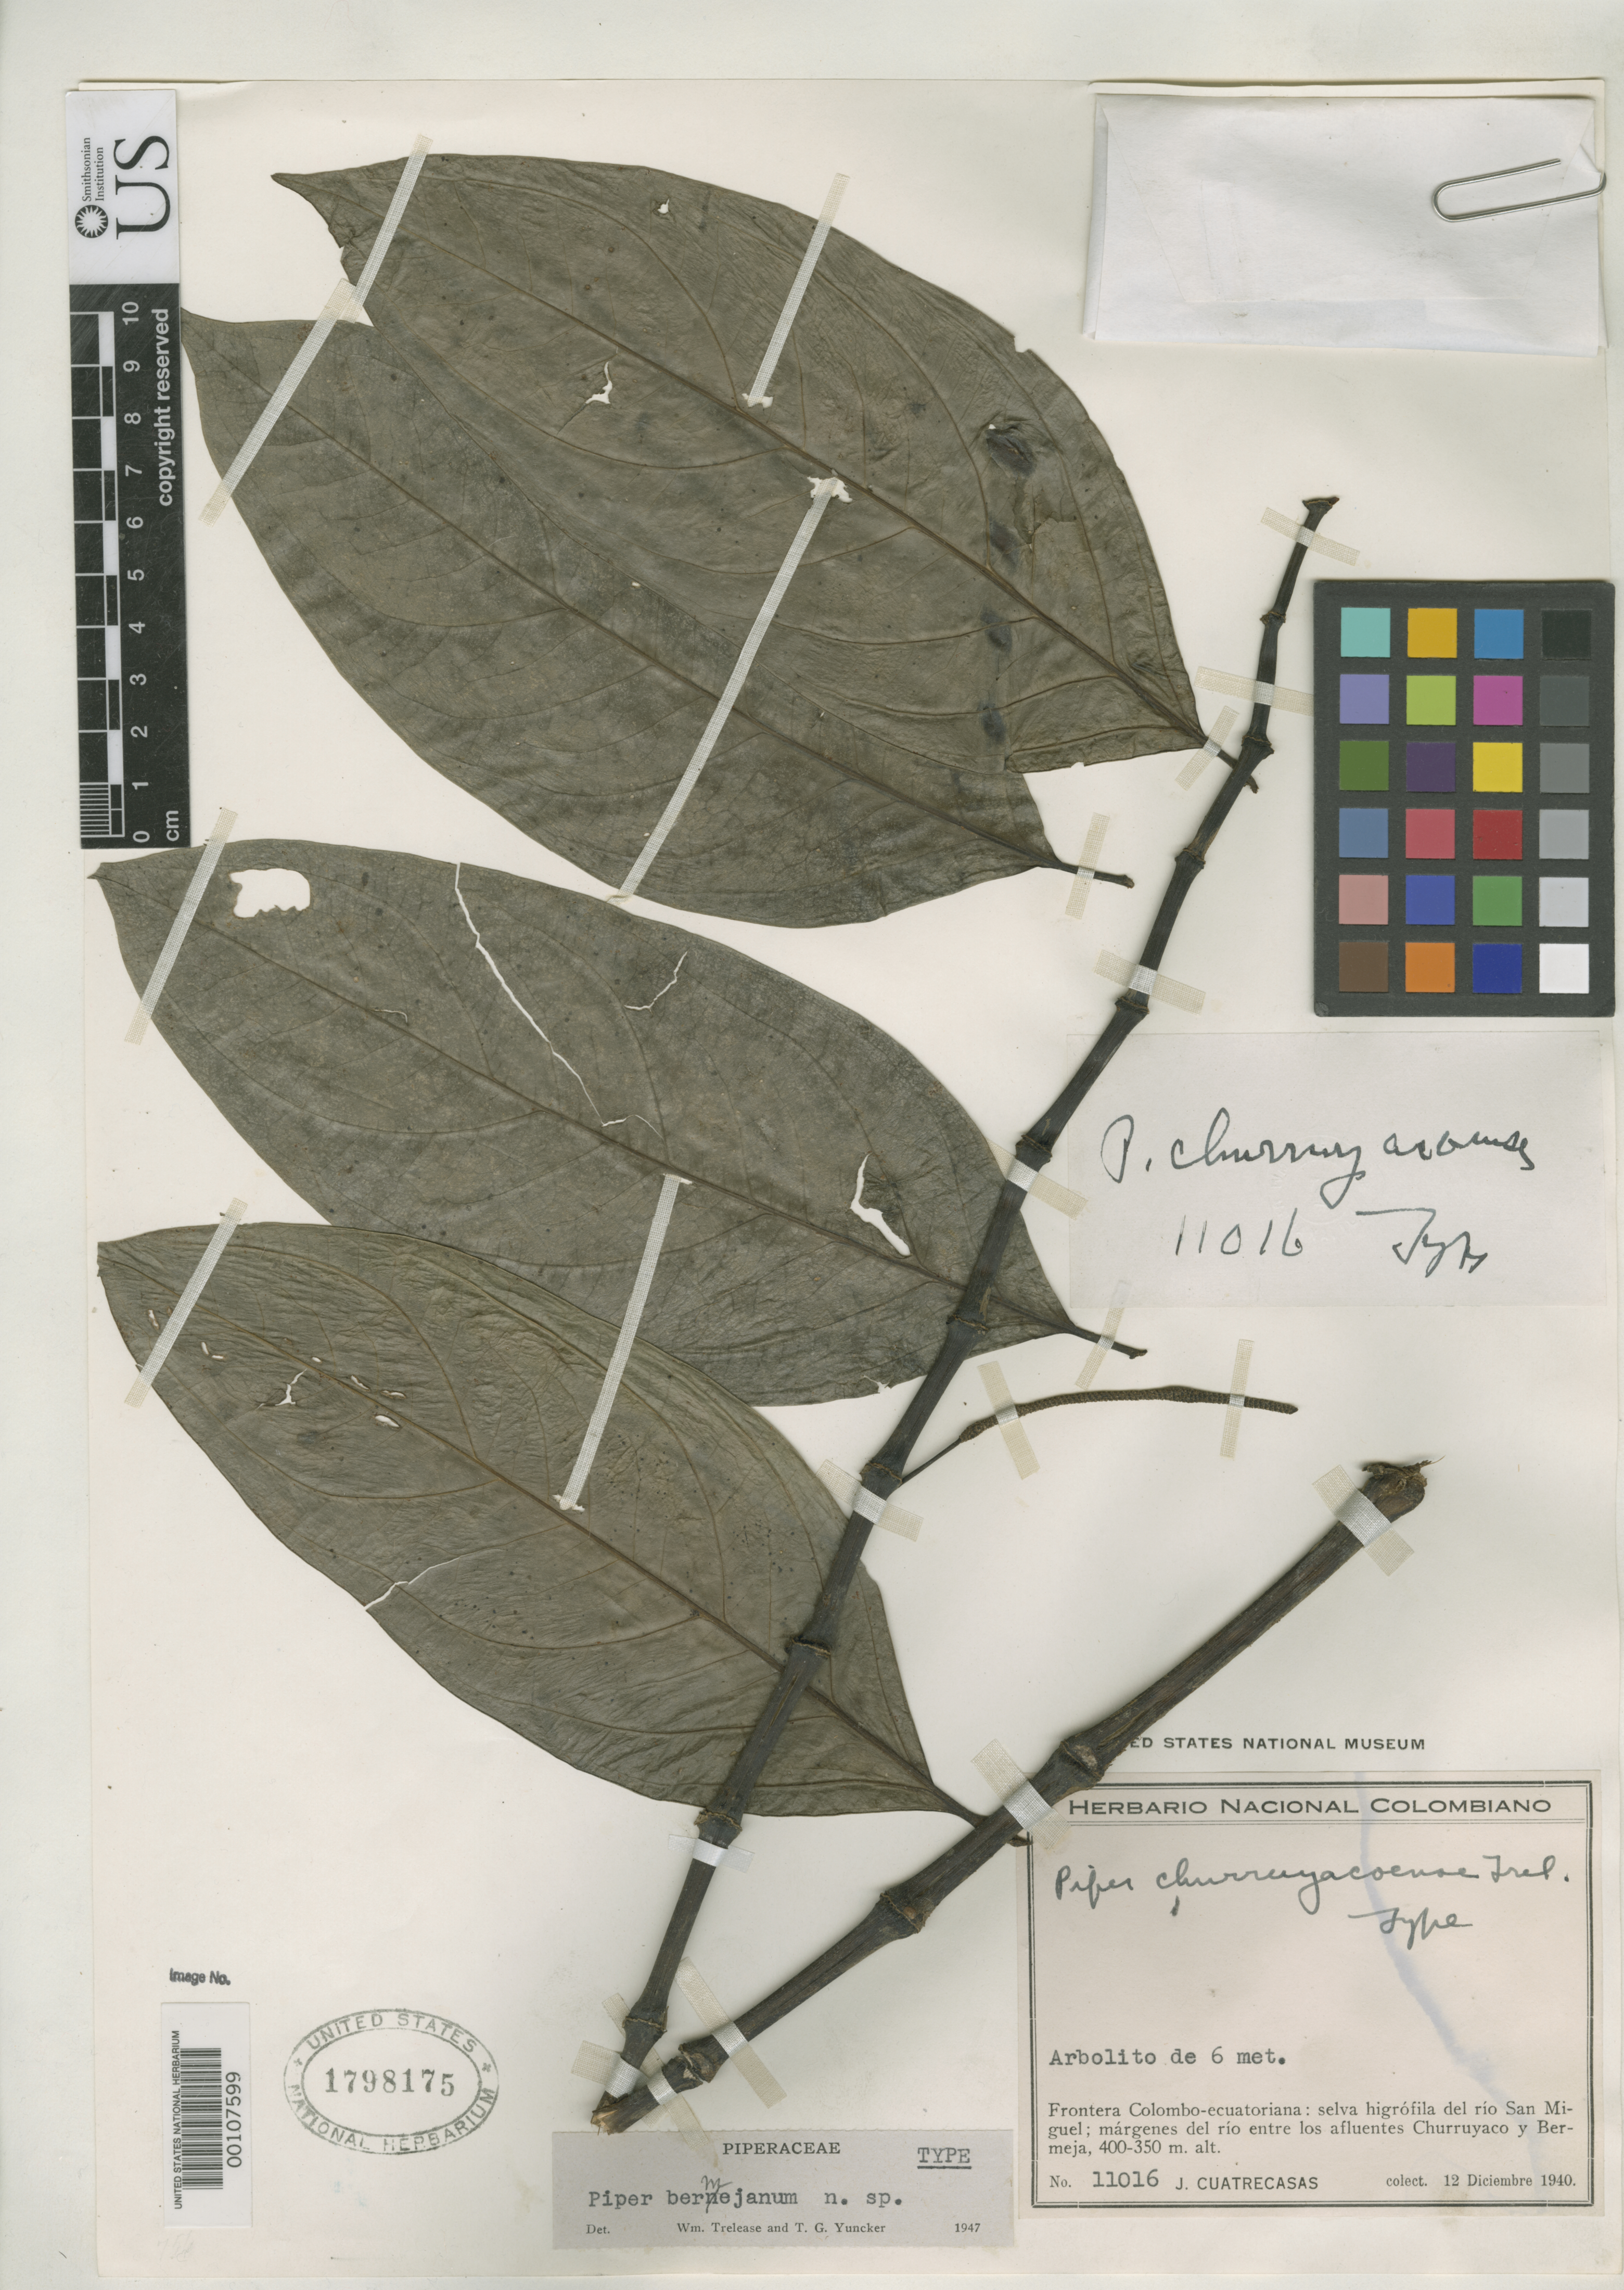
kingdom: Plantae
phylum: Tracheophyta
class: Magnoliopsida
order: Piperales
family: Piperaceae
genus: Piper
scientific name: Piper bermejanum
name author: Trel. & Yunck.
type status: Holotype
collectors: J. Cuatrecasas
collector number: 11016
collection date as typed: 12 Dec 1940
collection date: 1940-12-12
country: Colombia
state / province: Putumayo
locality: Ecuador frontier, Rio Sal Miguel.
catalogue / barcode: US 1798175